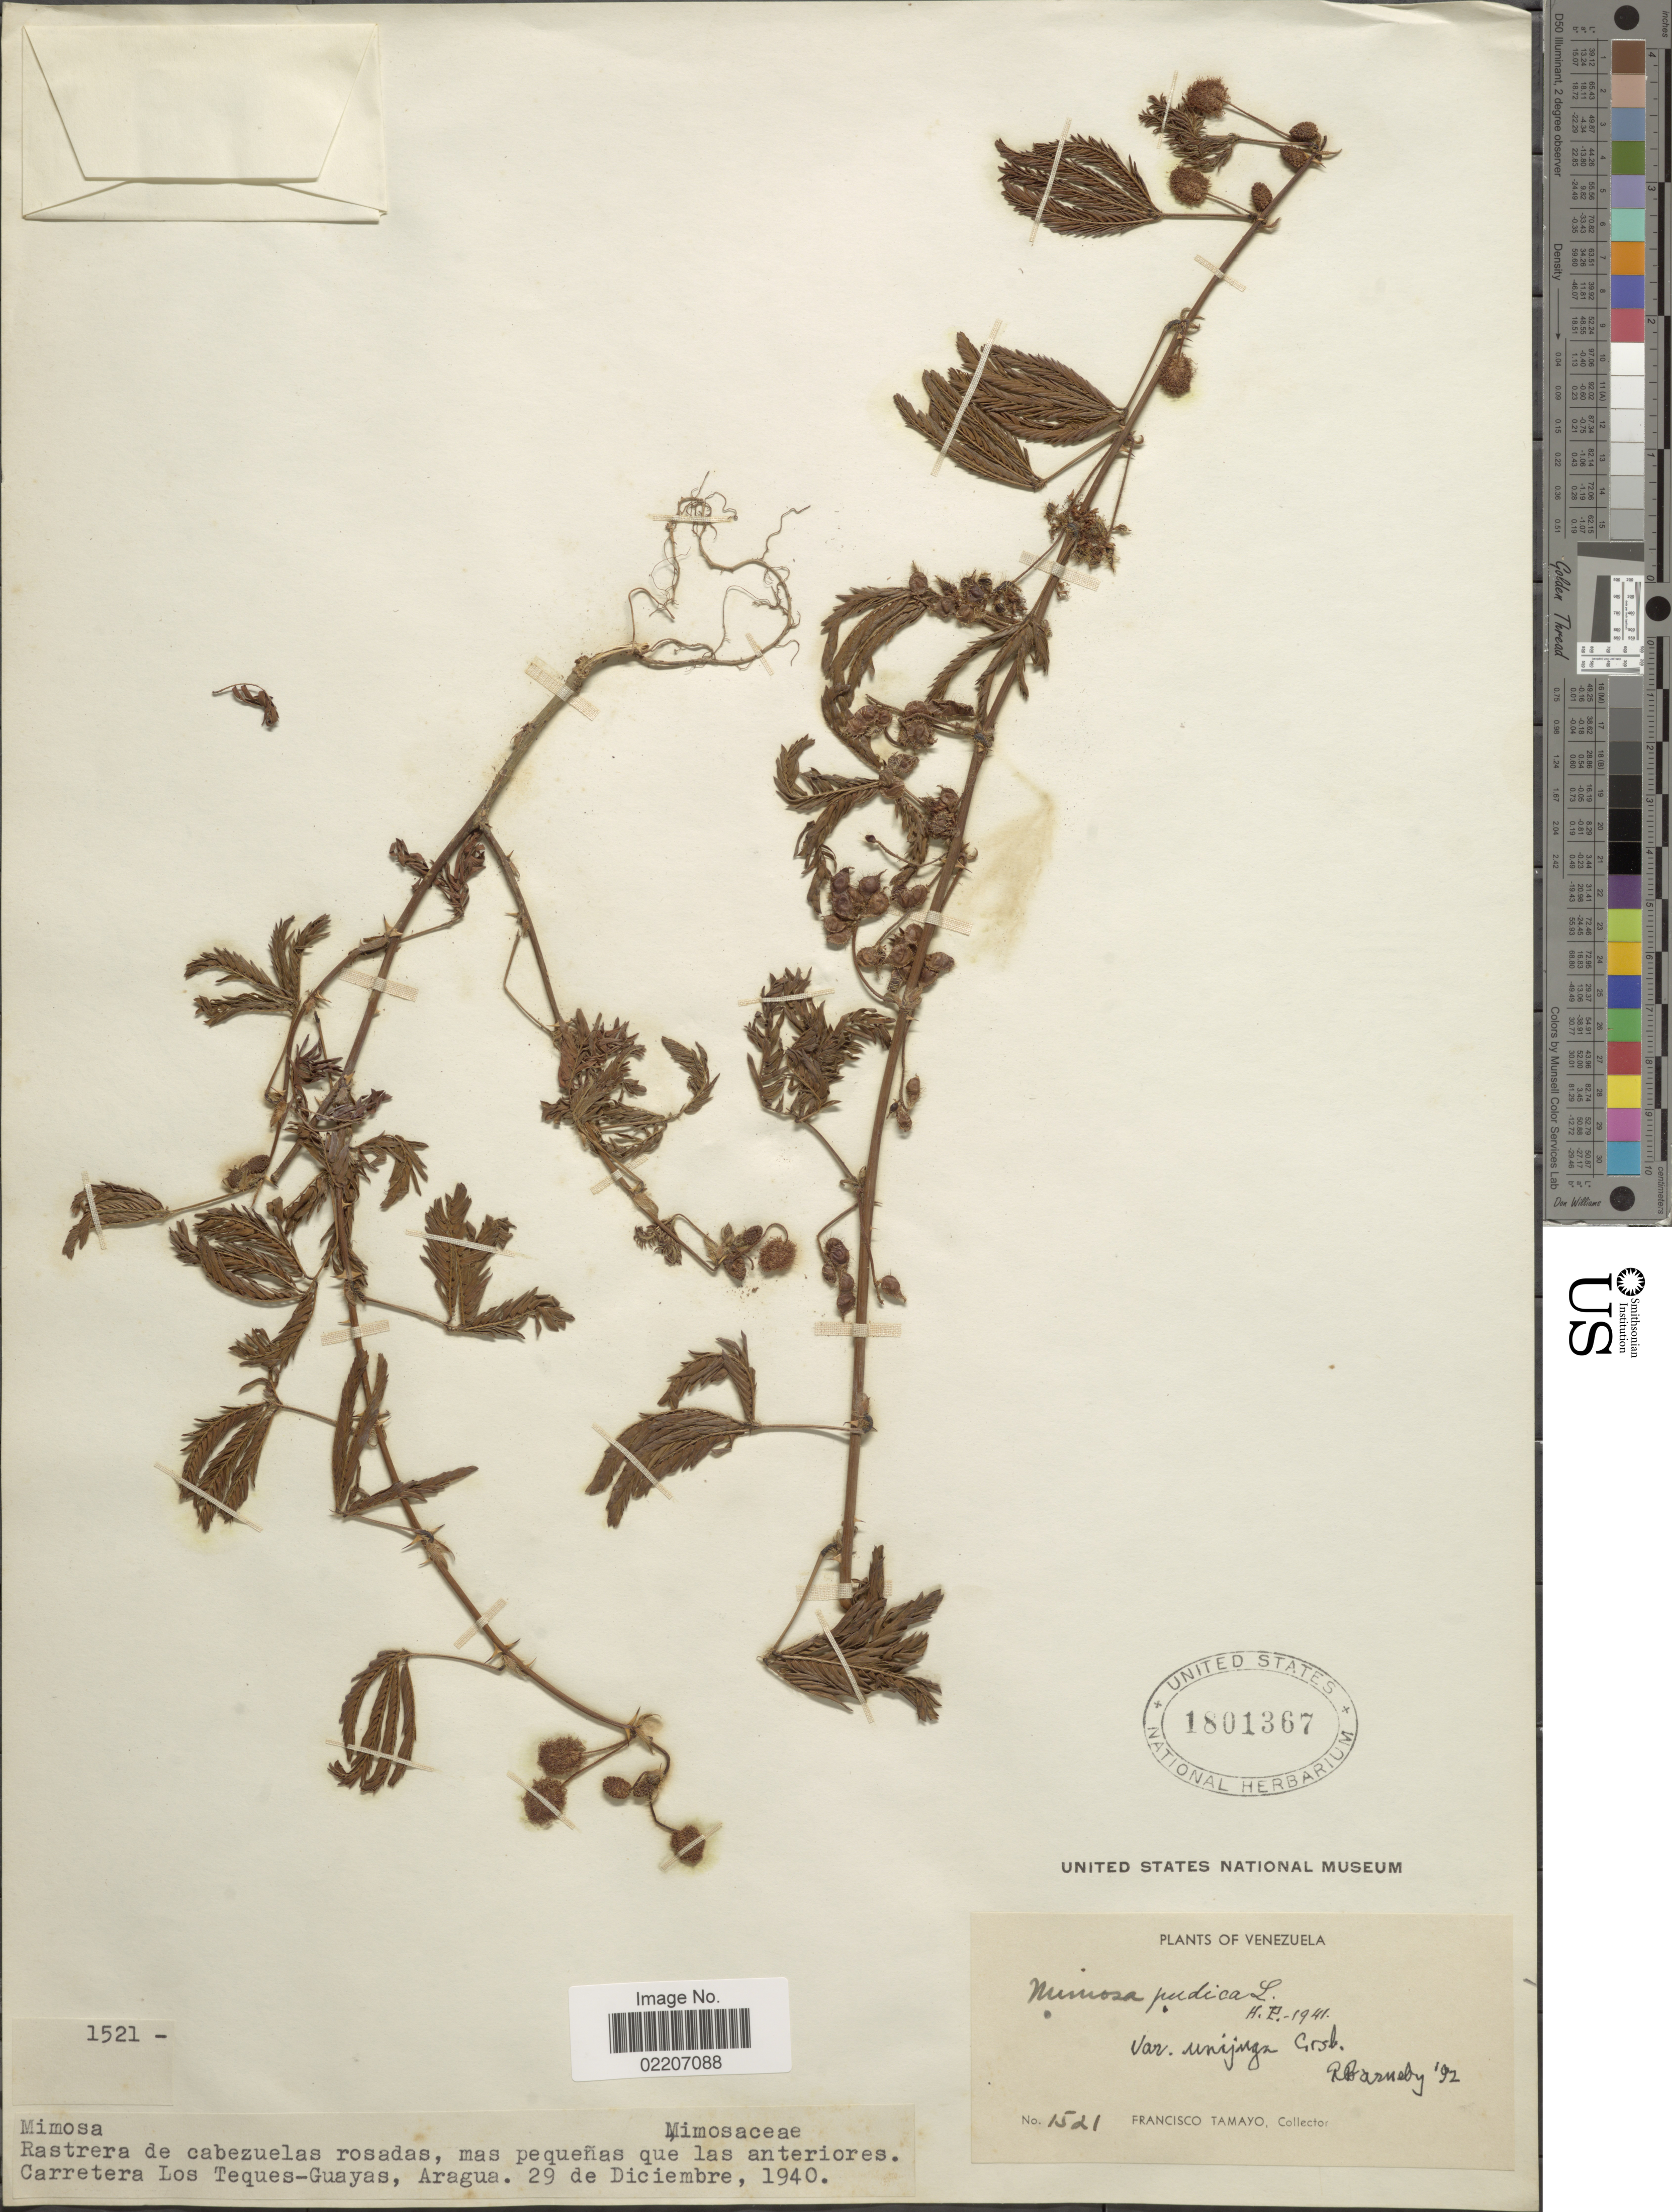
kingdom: Plantae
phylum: Tracheophyta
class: Magnoliopsida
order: Fabales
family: Fabaceae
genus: Mimosa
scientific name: Mimosa pudica var. unijuga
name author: (Walp. & Duchass.) Griseb.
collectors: F. Tamayo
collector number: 1521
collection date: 1940-12-29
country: Venezuela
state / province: Aragua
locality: Carretera Los Teques-Guayas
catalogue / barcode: US 1801367